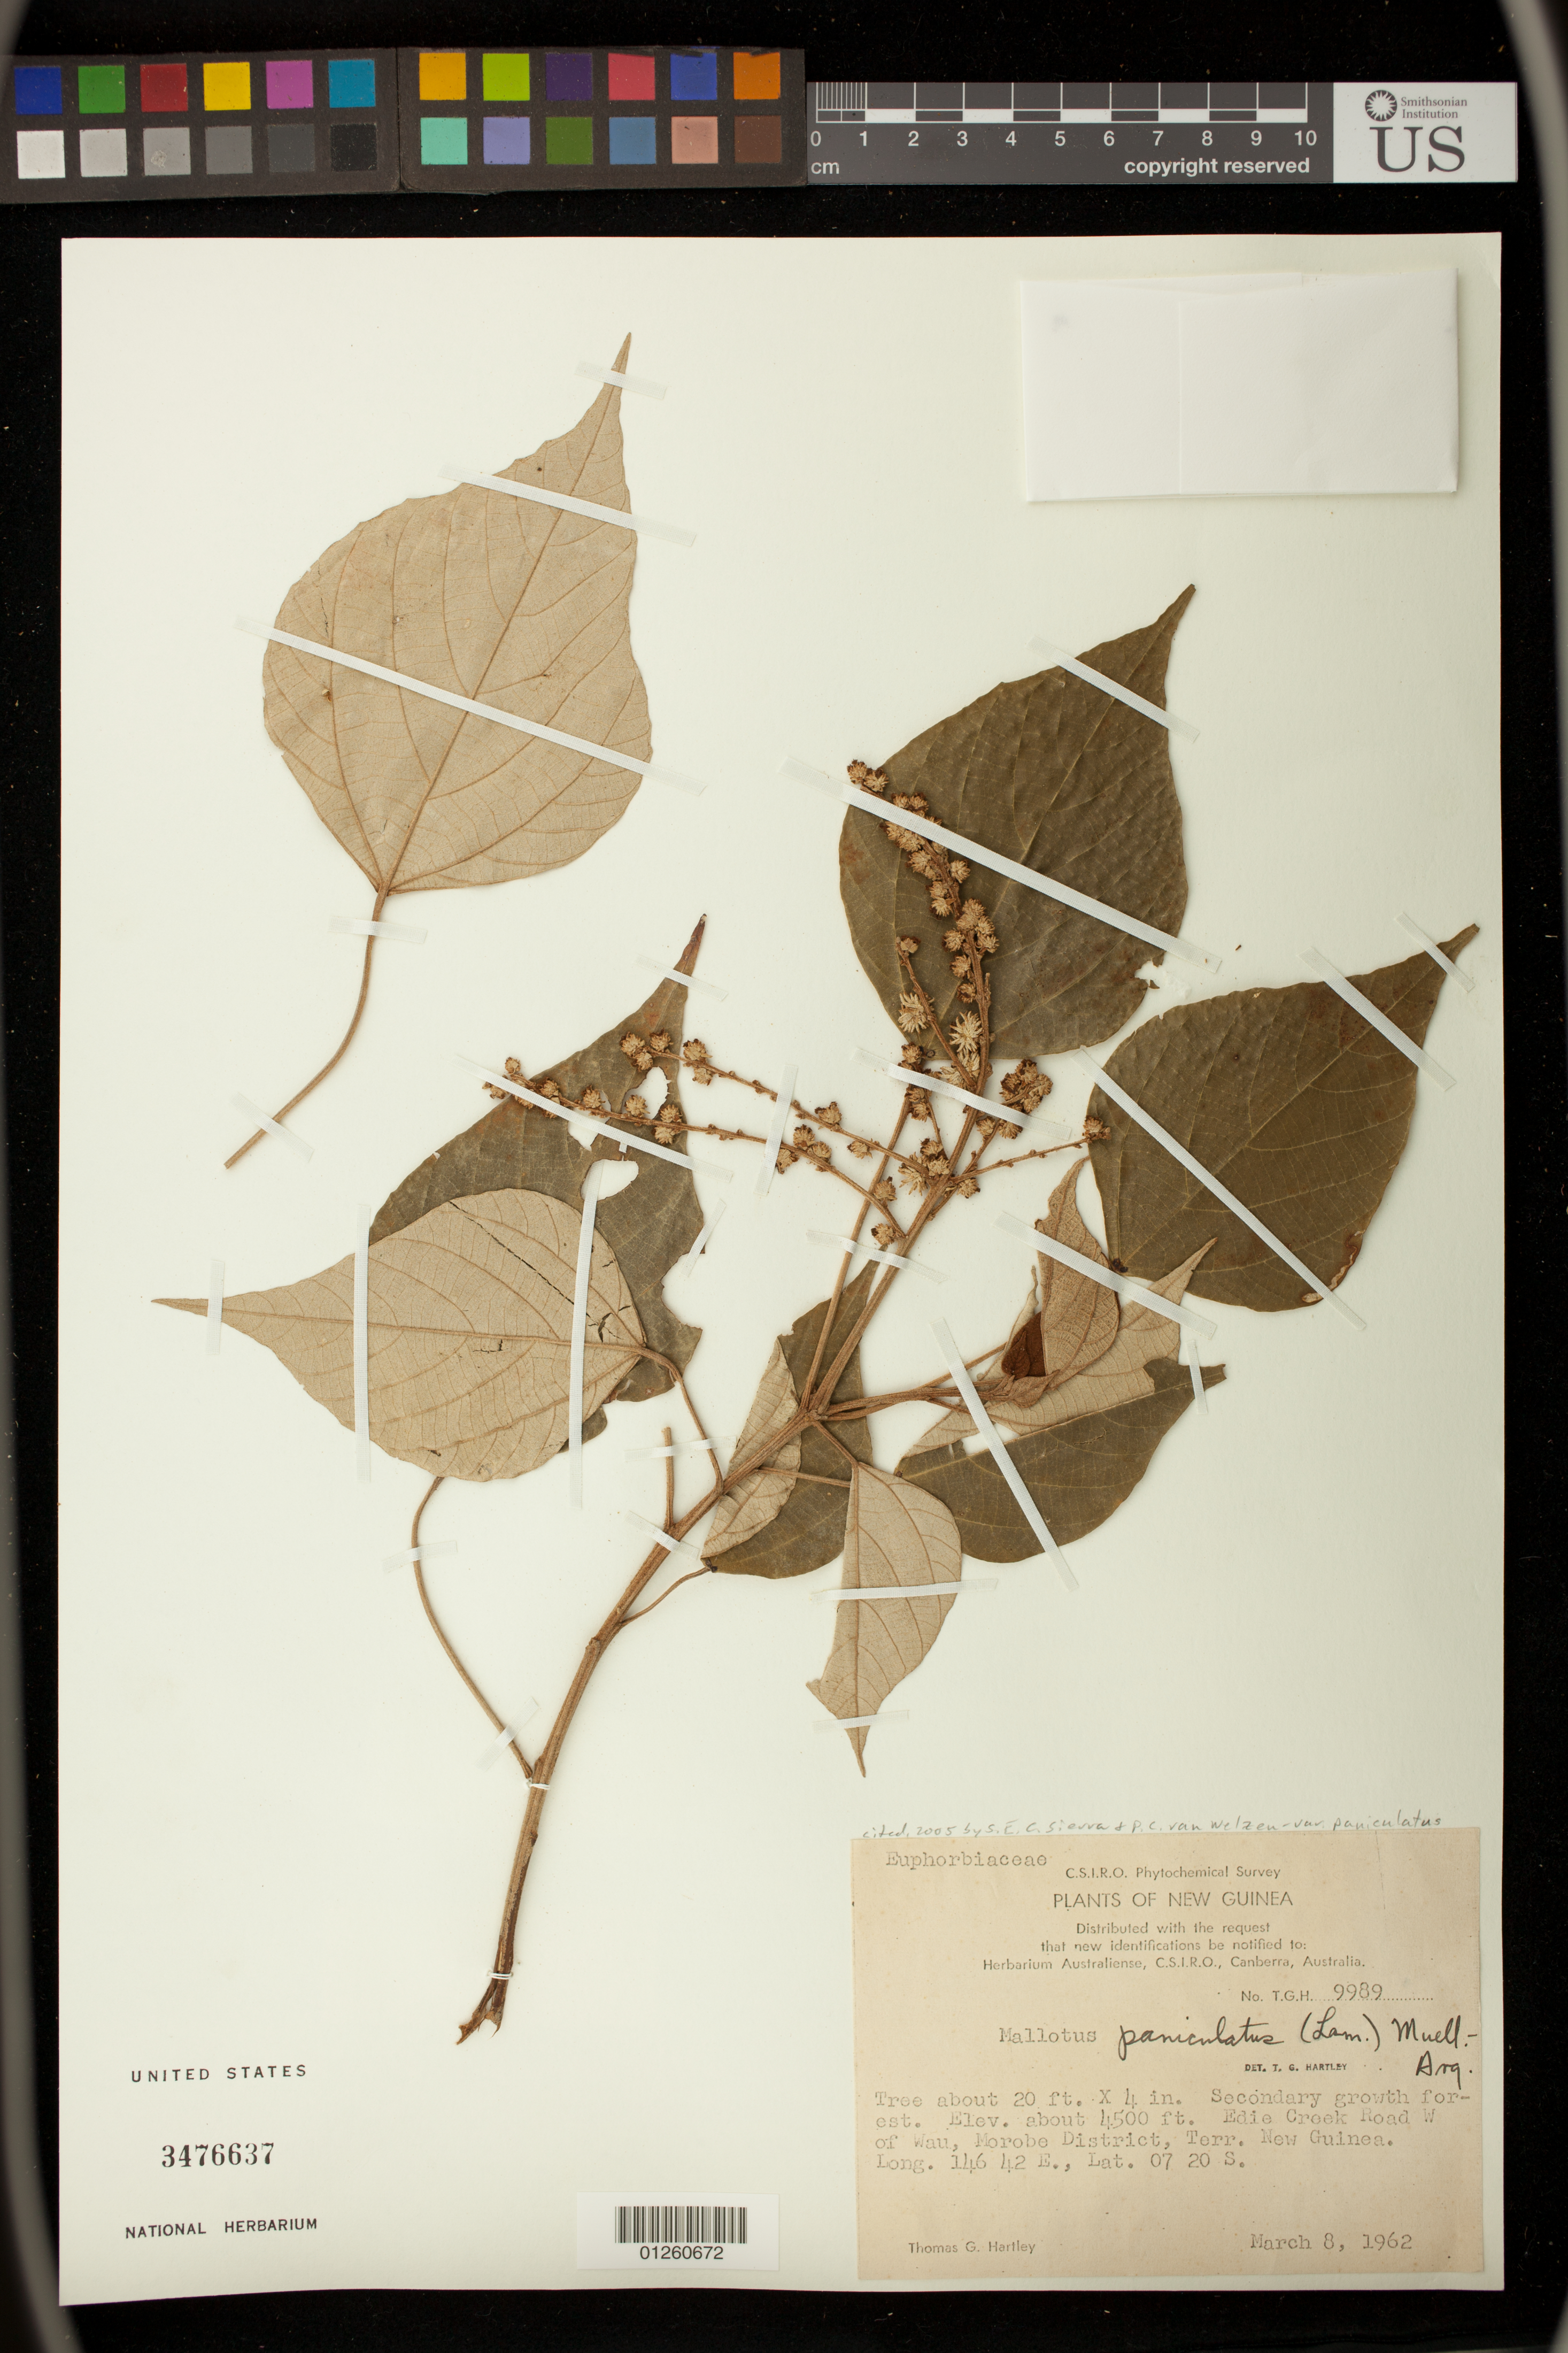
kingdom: Plantae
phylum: Tracheophyta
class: Magnoliopsida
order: Malpighiales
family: Euphorbiaceae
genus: Mallotus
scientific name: Mallotus paniculatus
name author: (Lam.) Müll. Arg.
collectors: T. G. Hartley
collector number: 9989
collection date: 1962-03-08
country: Papua New Guinea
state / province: Morobe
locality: Edie Creek Road W of Wau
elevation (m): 1372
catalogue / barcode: US 3476637